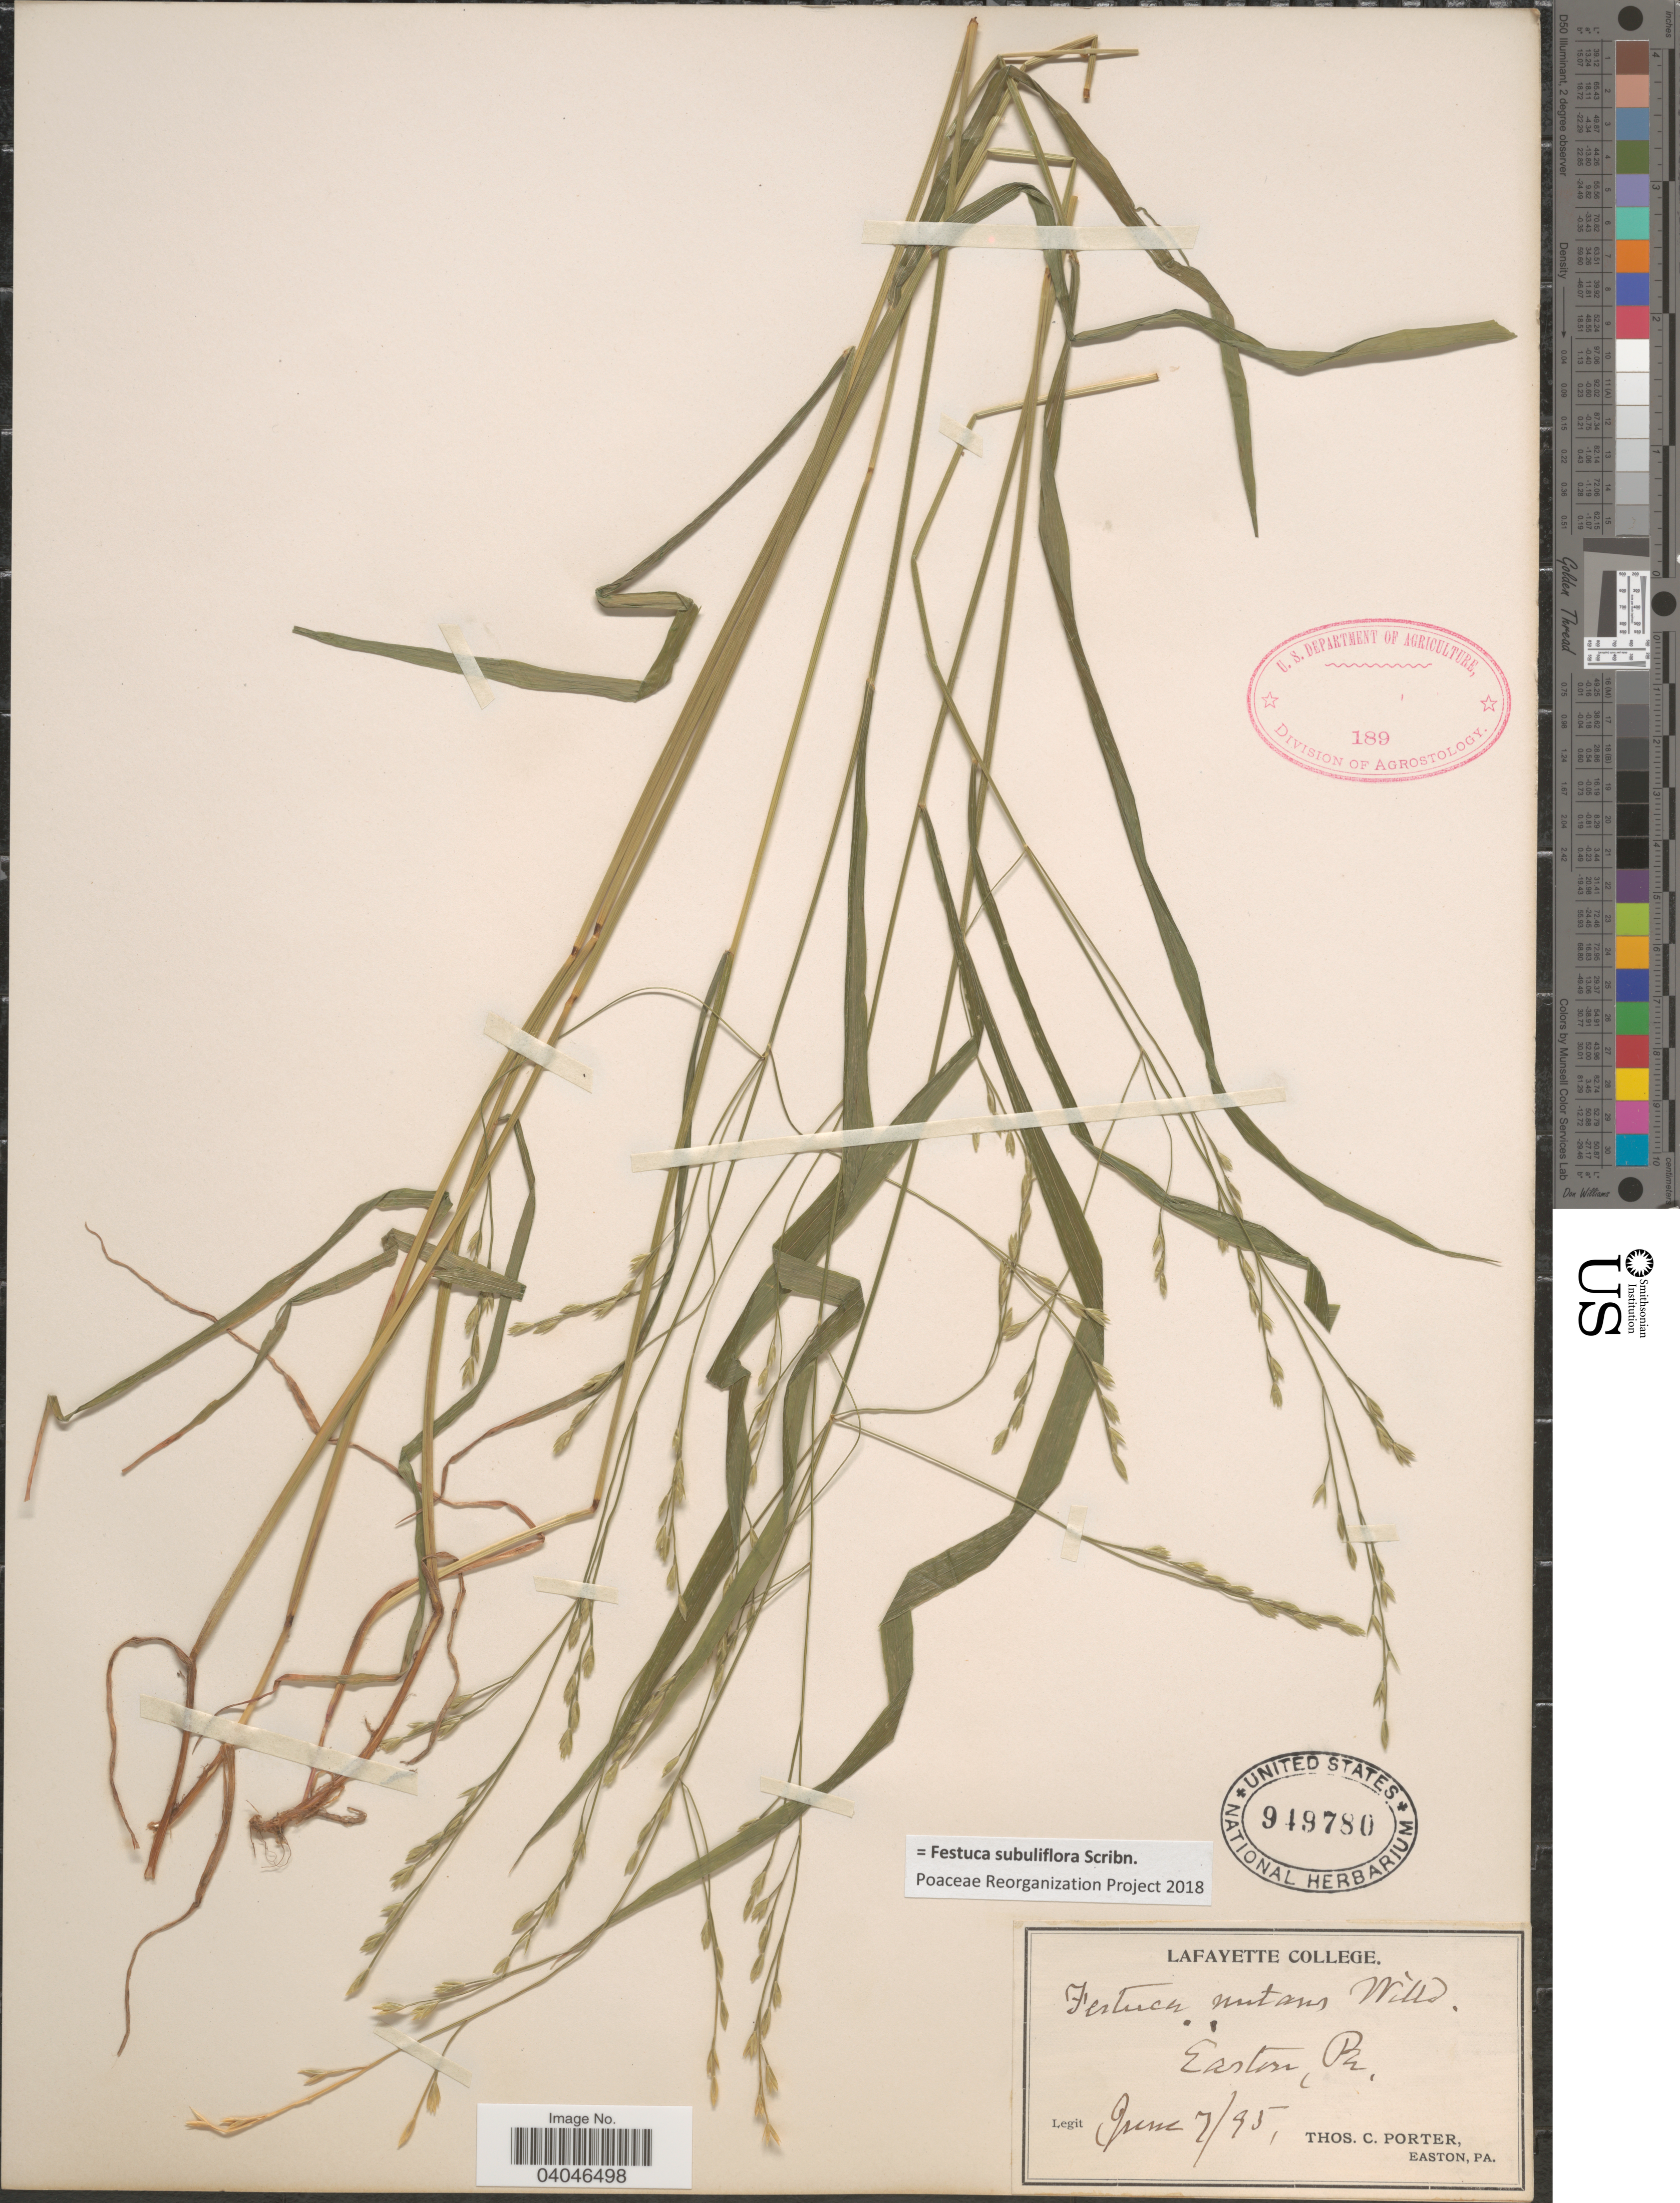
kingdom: Plantae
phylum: Tracheophyta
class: Liliopsida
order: Poales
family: Poaceae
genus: Festuca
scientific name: Festuca subuliflora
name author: Scribn.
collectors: T. Porter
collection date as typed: Transcribed d/m/y: 7/6/95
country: United States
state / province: Pennsylvania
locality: Easton.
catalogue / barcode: US 949780